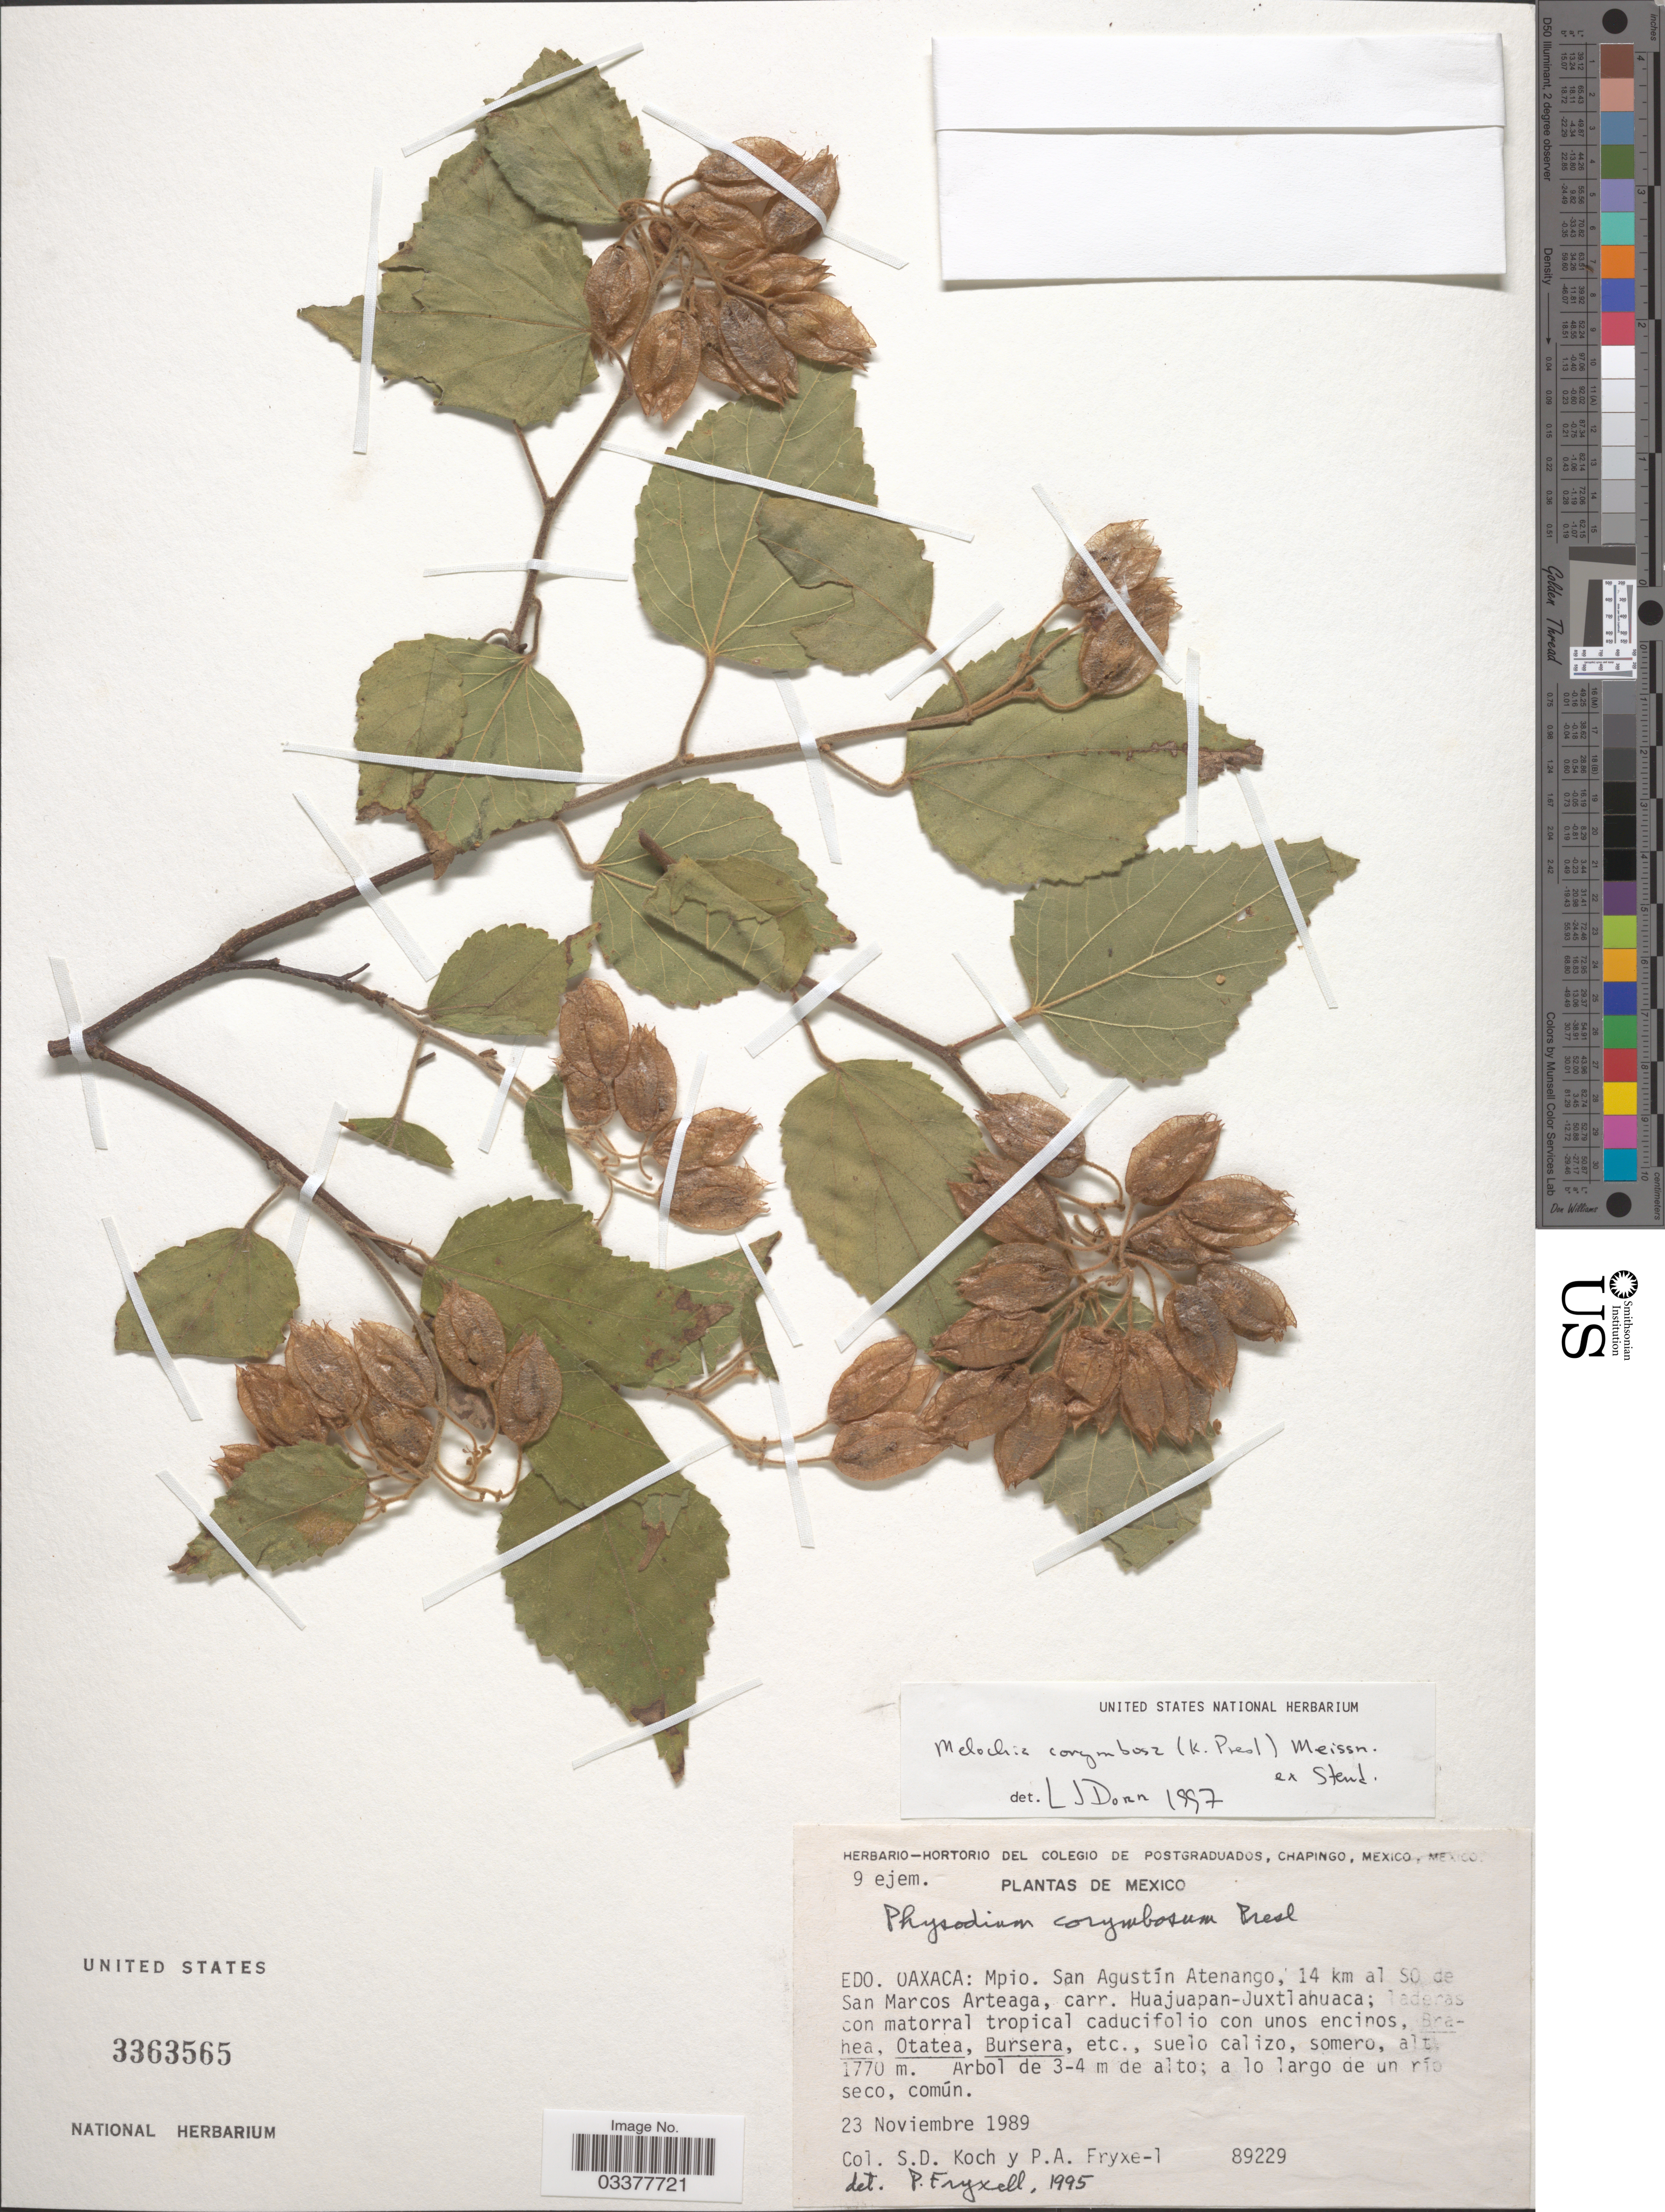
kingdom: Plantae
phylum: Tracheophyta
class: Magnoliopsida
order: Malvales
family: Malvaceae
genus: Melochia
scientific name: Melochia corymbosa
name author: (C. Presl) Meissn. ex Steud.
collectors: S. Koch & P. A. Fryxell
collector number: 89229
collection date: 1989-11-23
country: Mexico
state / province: Oaxaca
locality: Mpio. San Agustín Atenango, 14 km al SO de San Marcos Arteaga, carr. Huajuapan-Juxtlahuaca.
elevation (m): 1770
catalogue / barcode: US 3363565